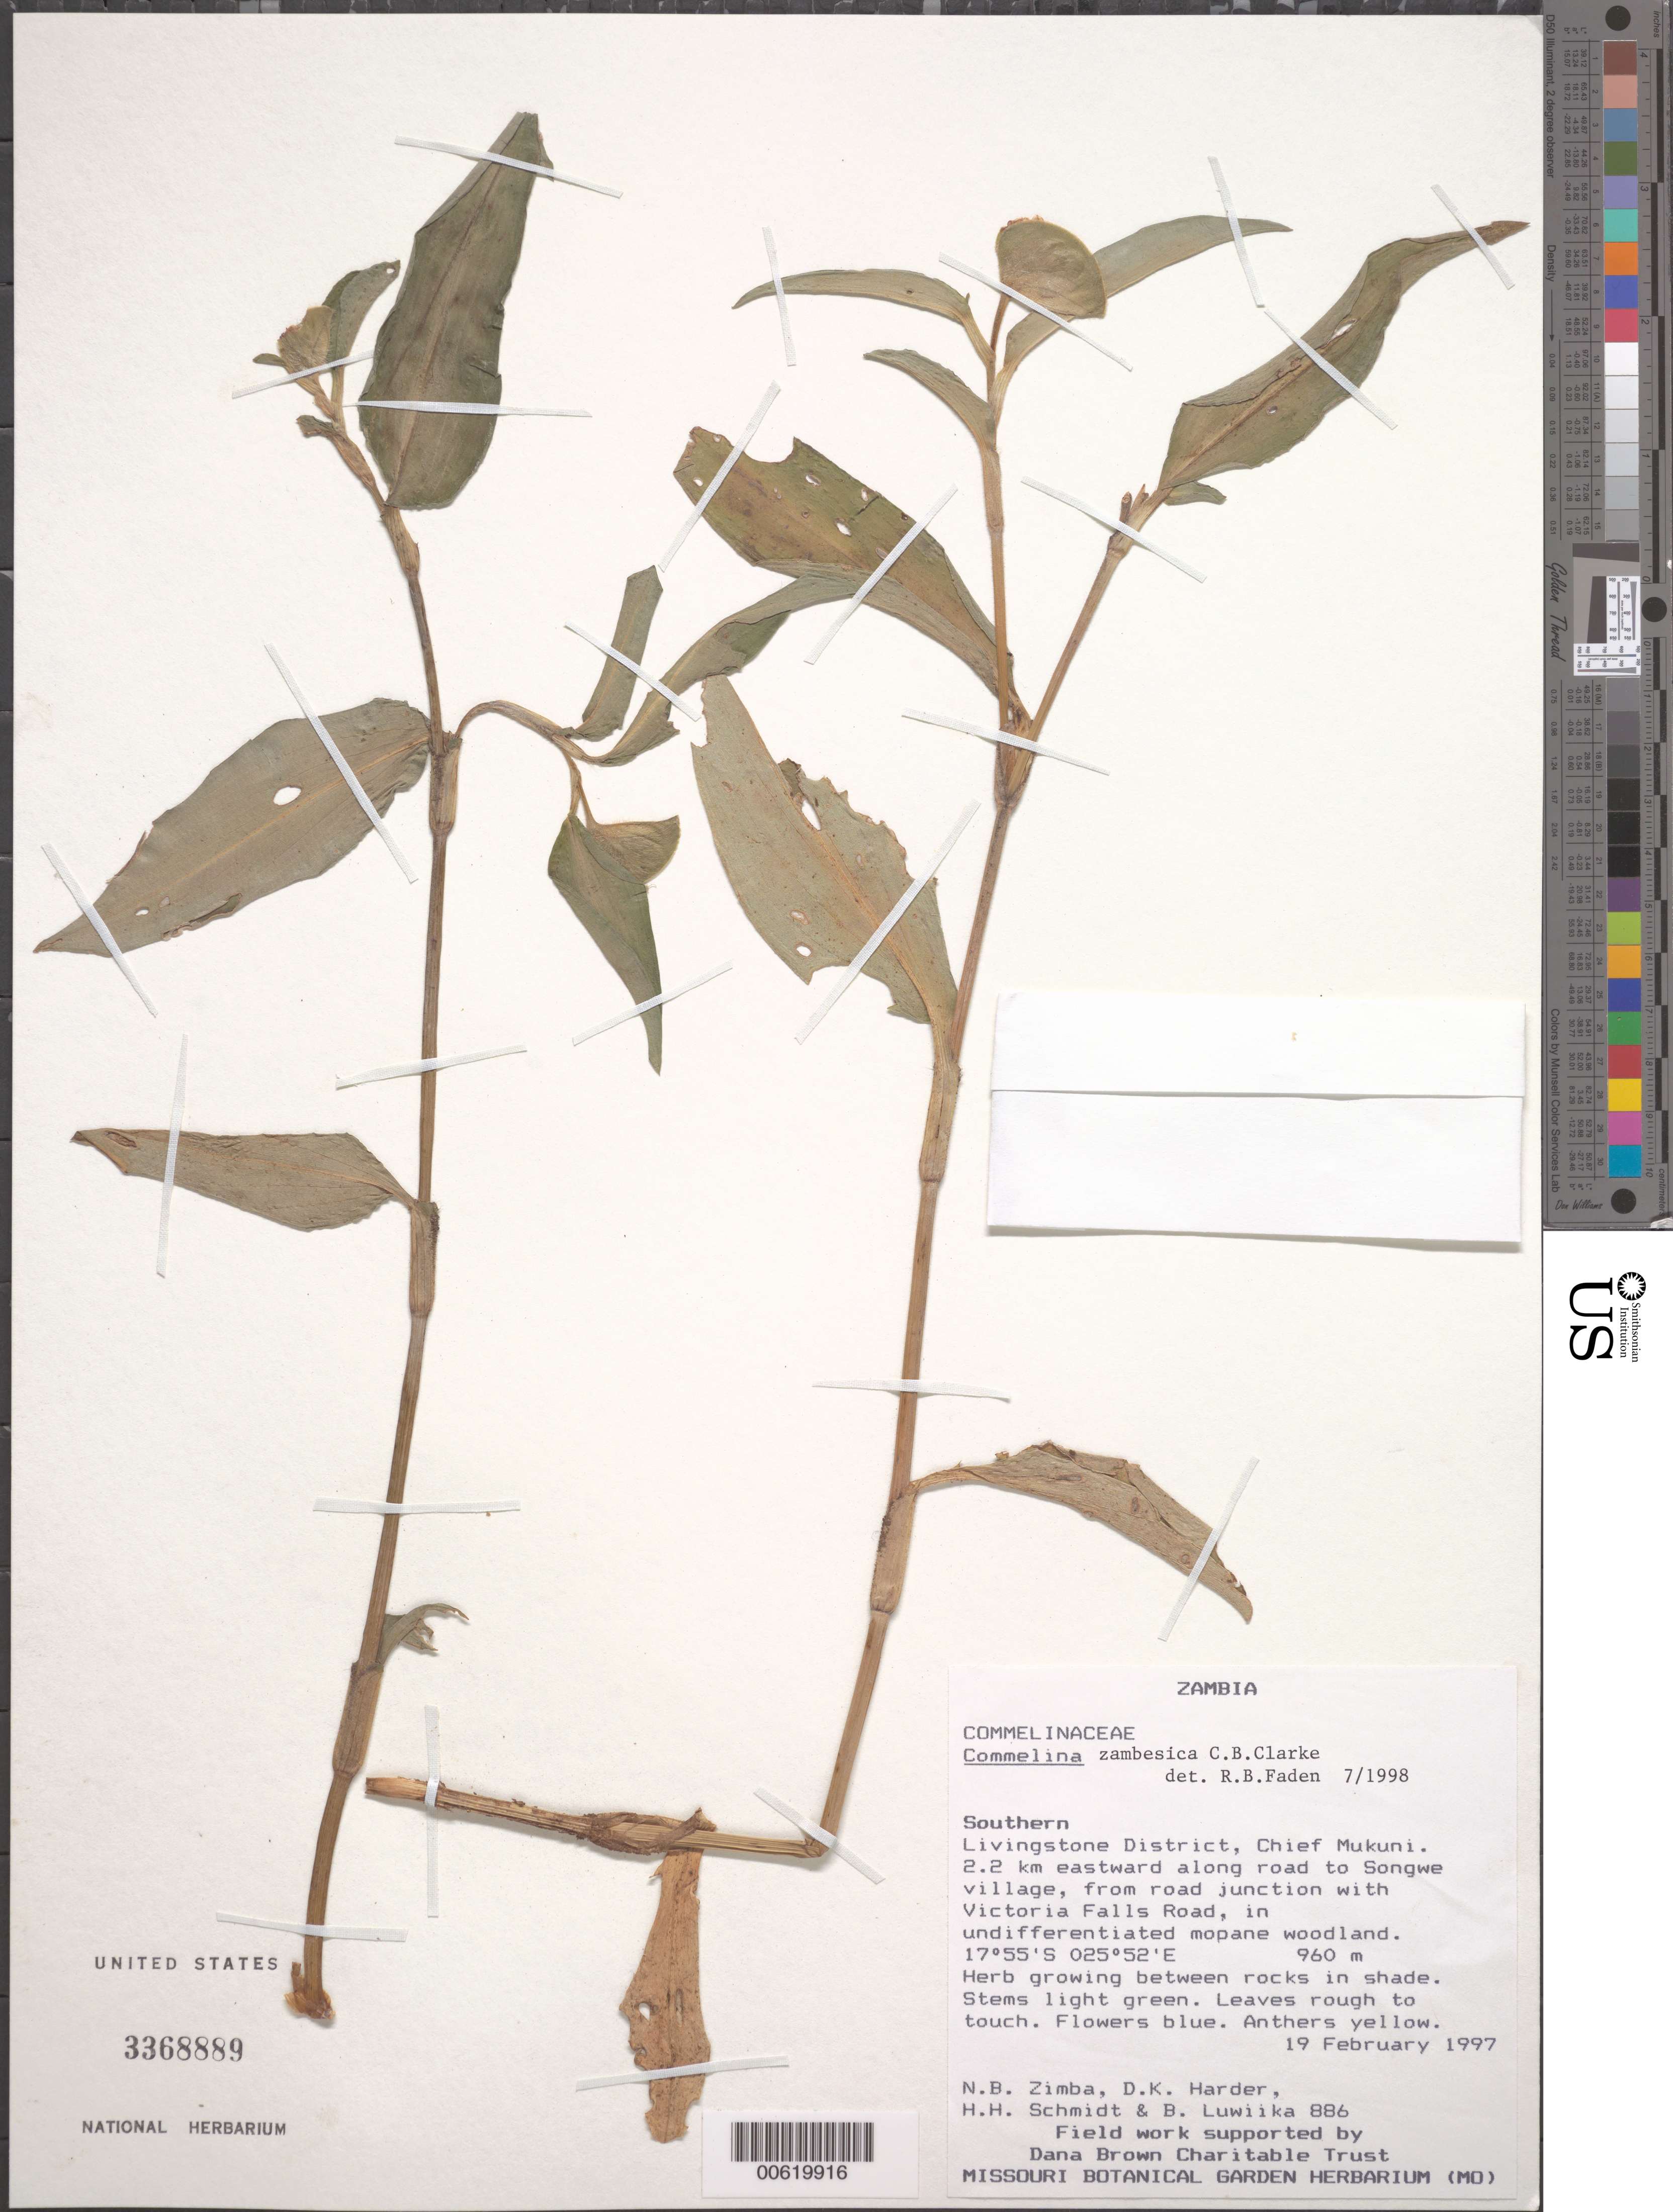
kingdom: Plantae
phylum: Tracheophyta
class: Liliopsida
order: Commelinales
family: Commelinaceae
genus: Commelina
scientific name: Commelina zambesica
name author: C.B. Clarke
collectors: N. B. Zimba, D. Harder, H. H. Schmidt & B. Luwiika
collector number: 886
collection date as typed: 19 Feb 1997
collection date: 1997-02-19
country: Zambia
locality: Livingstone dist., chief mukuni, along road to songwe village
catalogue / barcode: US 3368889